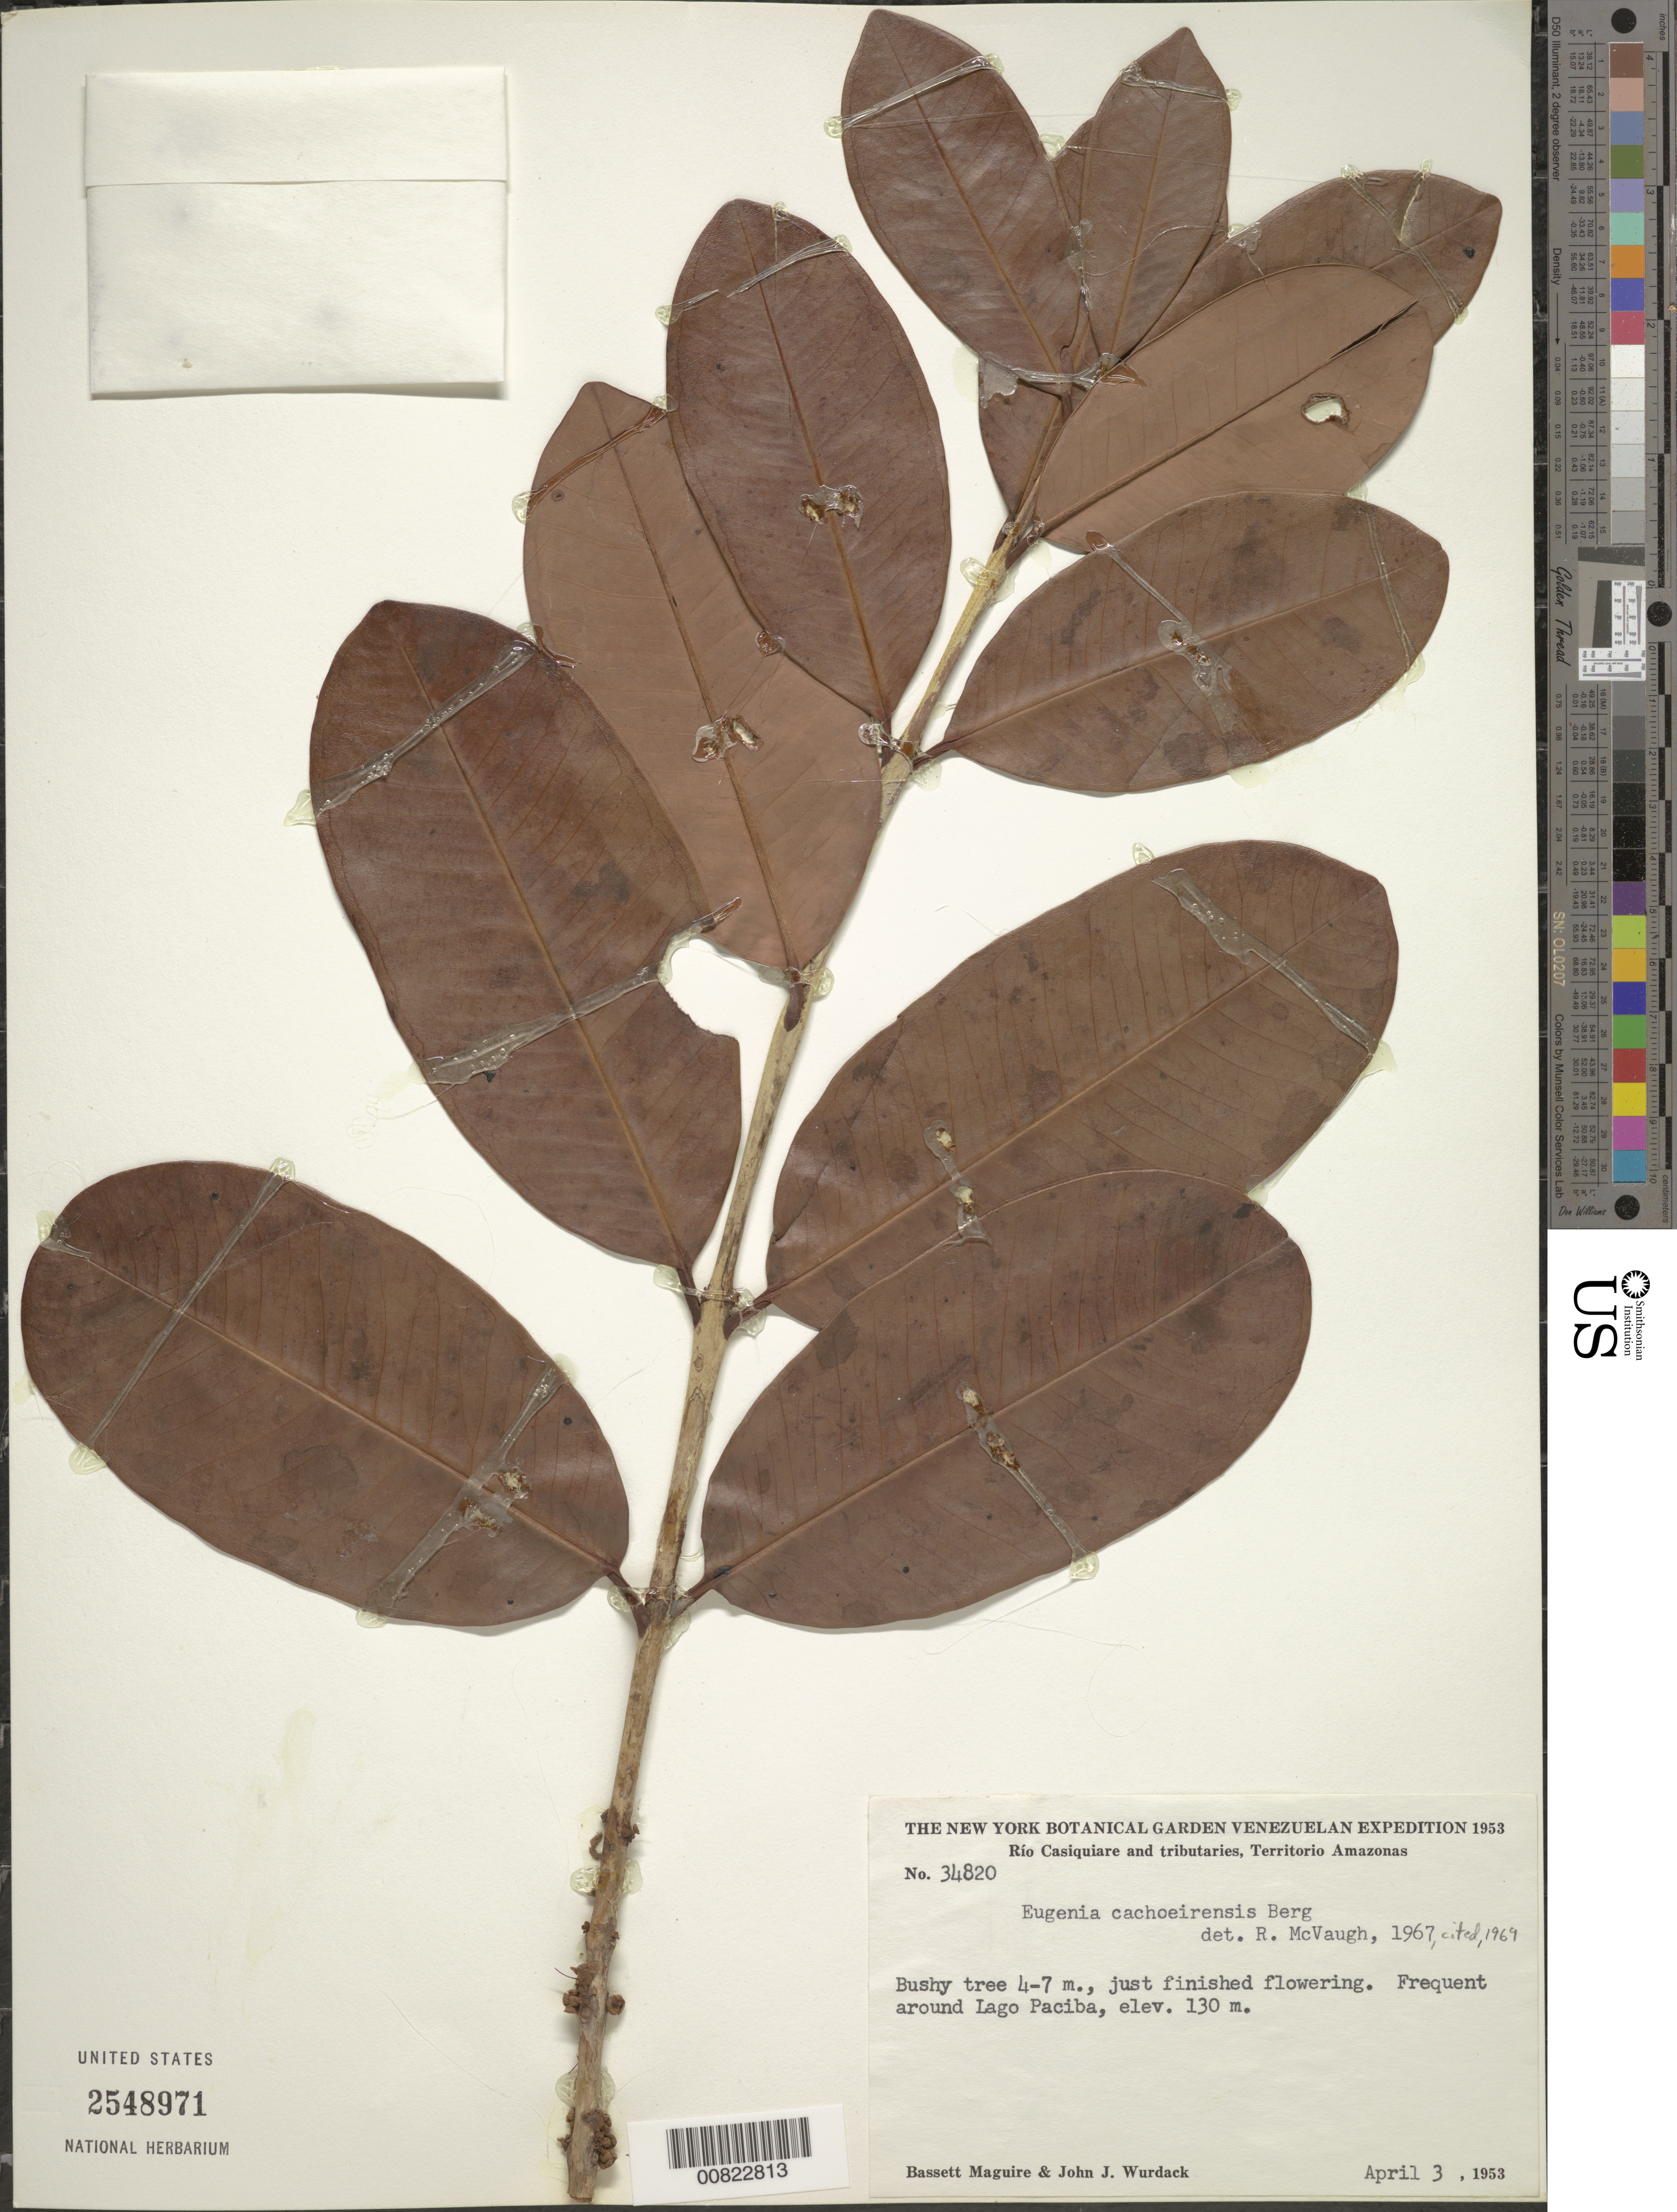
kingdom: Plantae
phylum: Tracheophyta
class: Magnoliopsida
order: Myrtales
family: Myrtaceae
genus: Eugenia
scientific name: Eugenia cachoeirensis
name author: O. Berg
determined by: McVaugh, R.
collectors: B. Maguire & J. J. Wurdack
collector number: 34820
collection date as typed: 3-Apr-53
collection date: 1953-04-03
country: Venezuela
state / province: Amazonas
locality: Río Casiquiare, Lago Paciba, Río Paciba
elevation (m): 130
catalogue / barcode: US 2548971